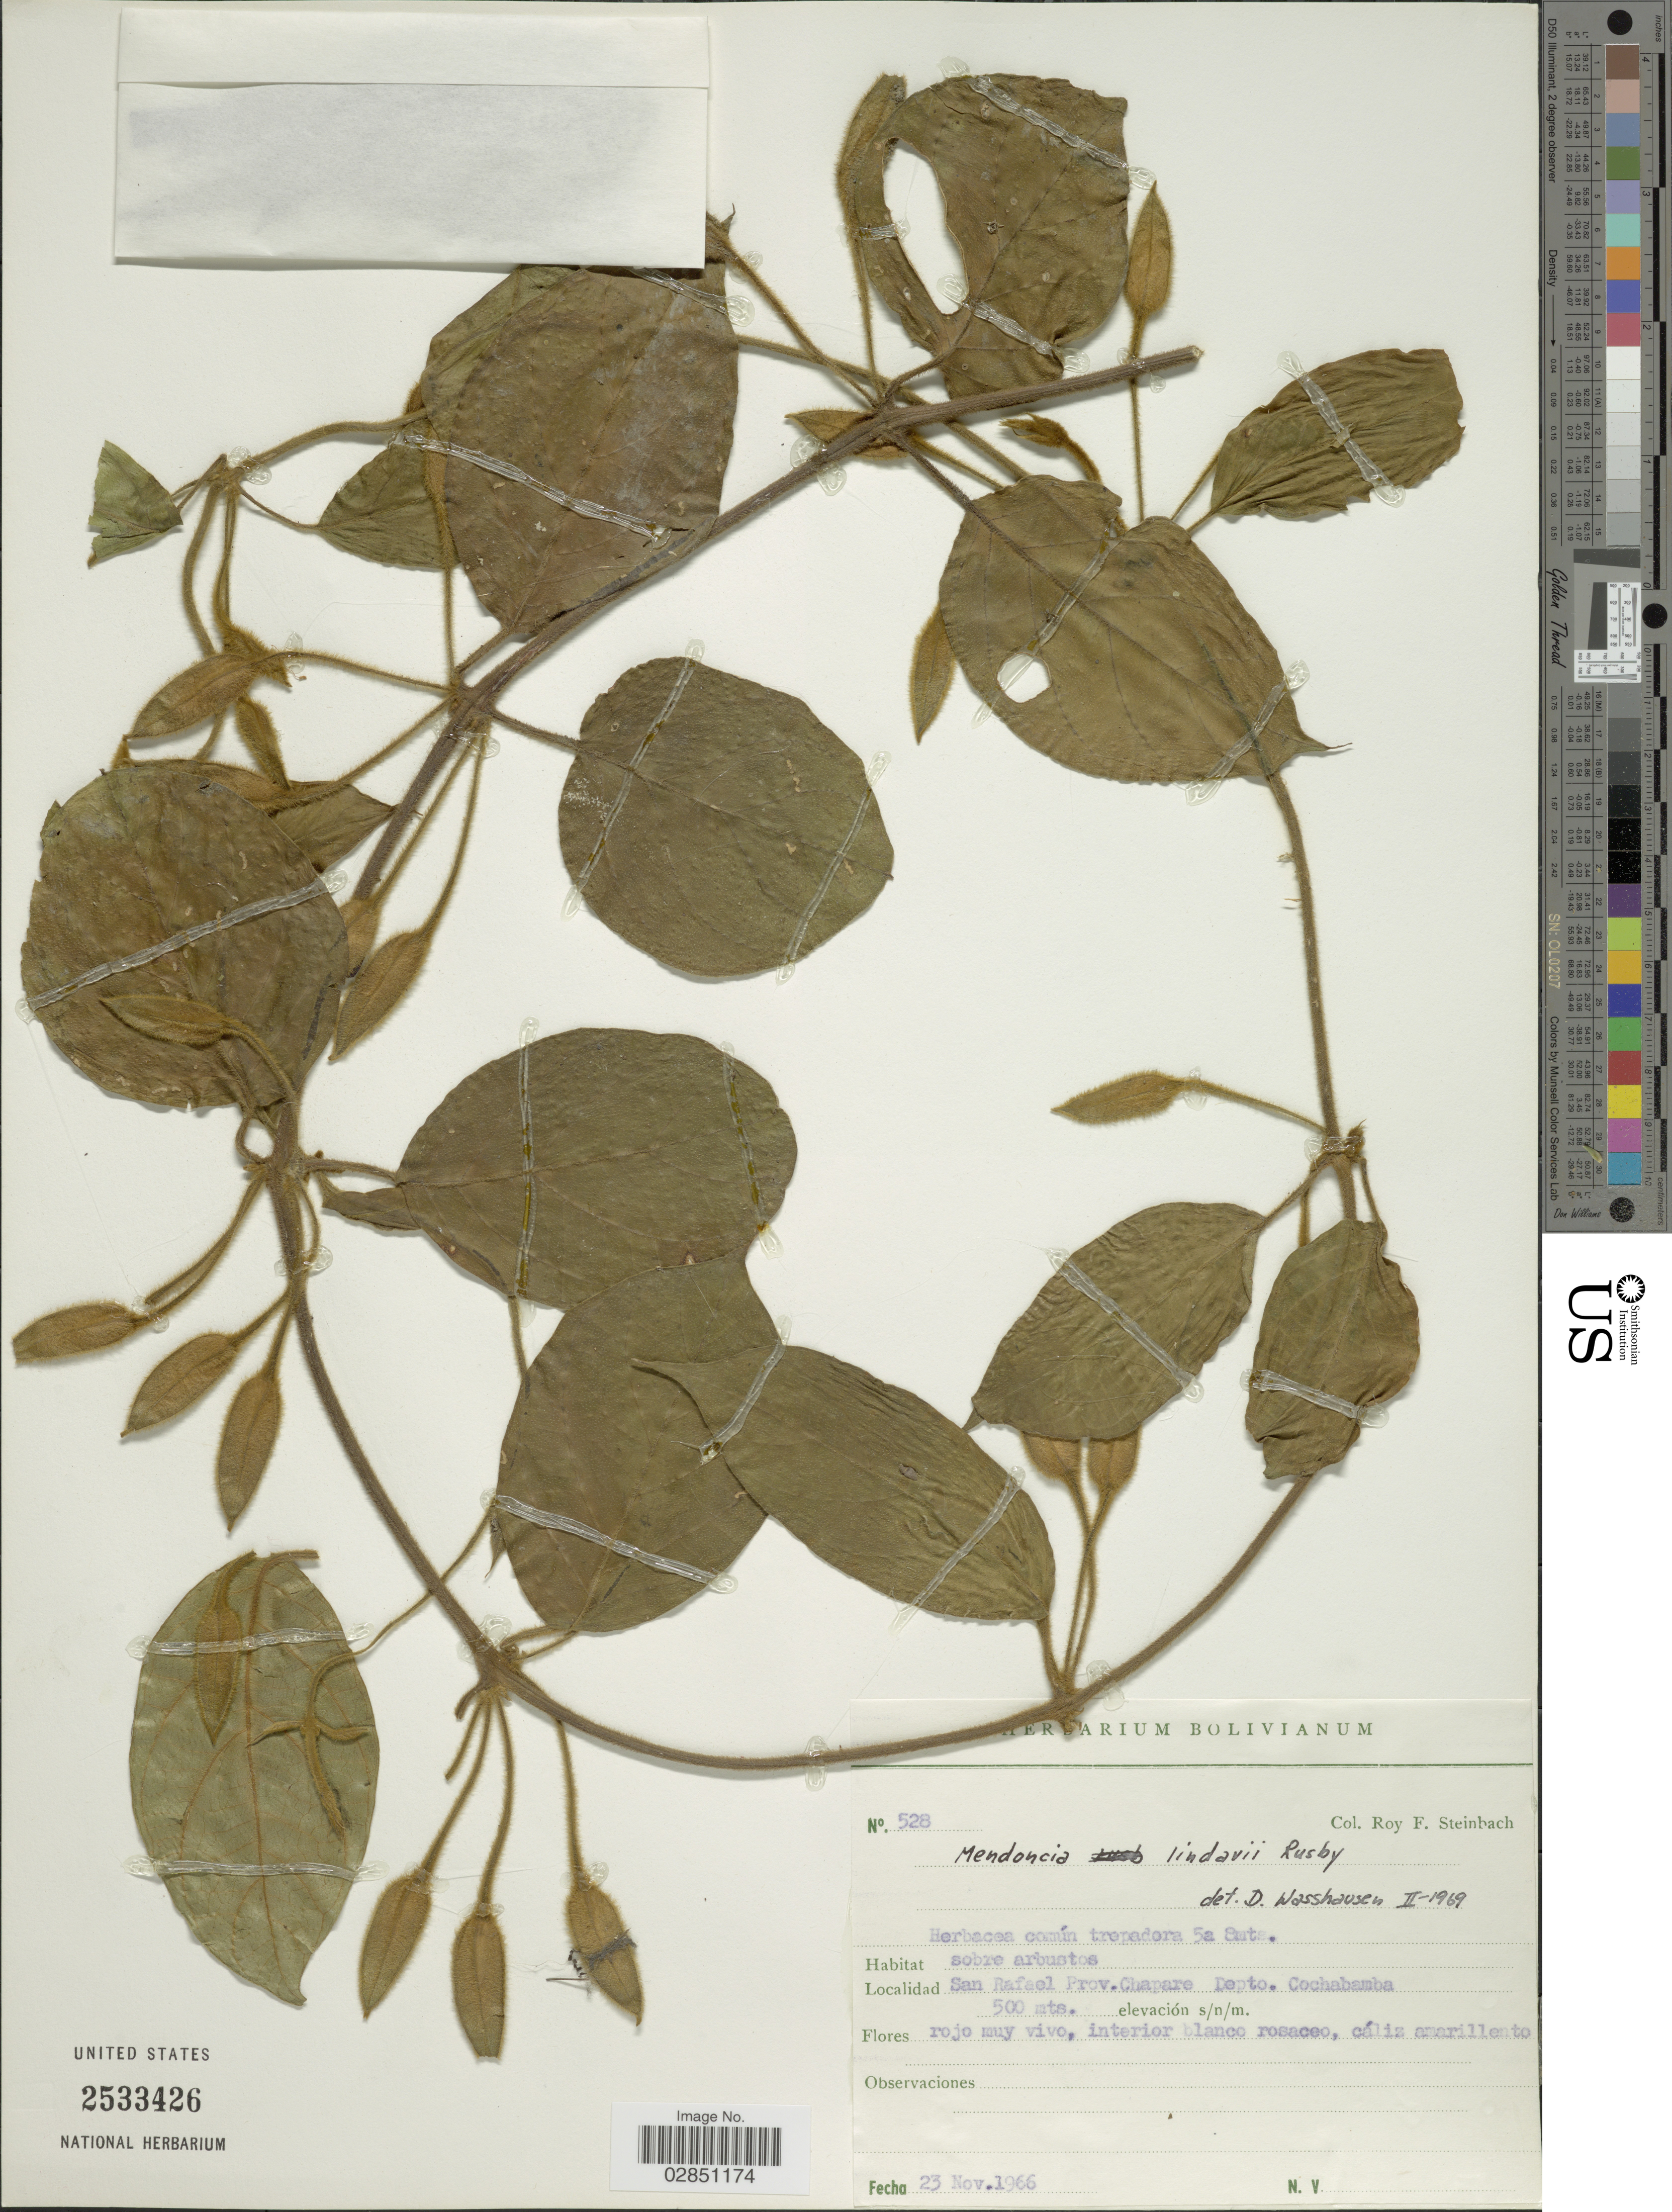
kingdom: Plantae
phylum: Tracheophyta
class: Magnoliopsida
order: Lamiales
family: Acanthaceae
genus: Mendoncia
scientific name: Mendoncia lindavii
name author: Rusby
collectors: R. F. Steinbach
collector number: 528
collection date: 1966-11-23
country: Bolivia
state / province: Cochabamba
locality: San Rafael Prov. Chapare Depto. Cochabamba.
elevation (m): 500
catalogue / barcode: US 2533426